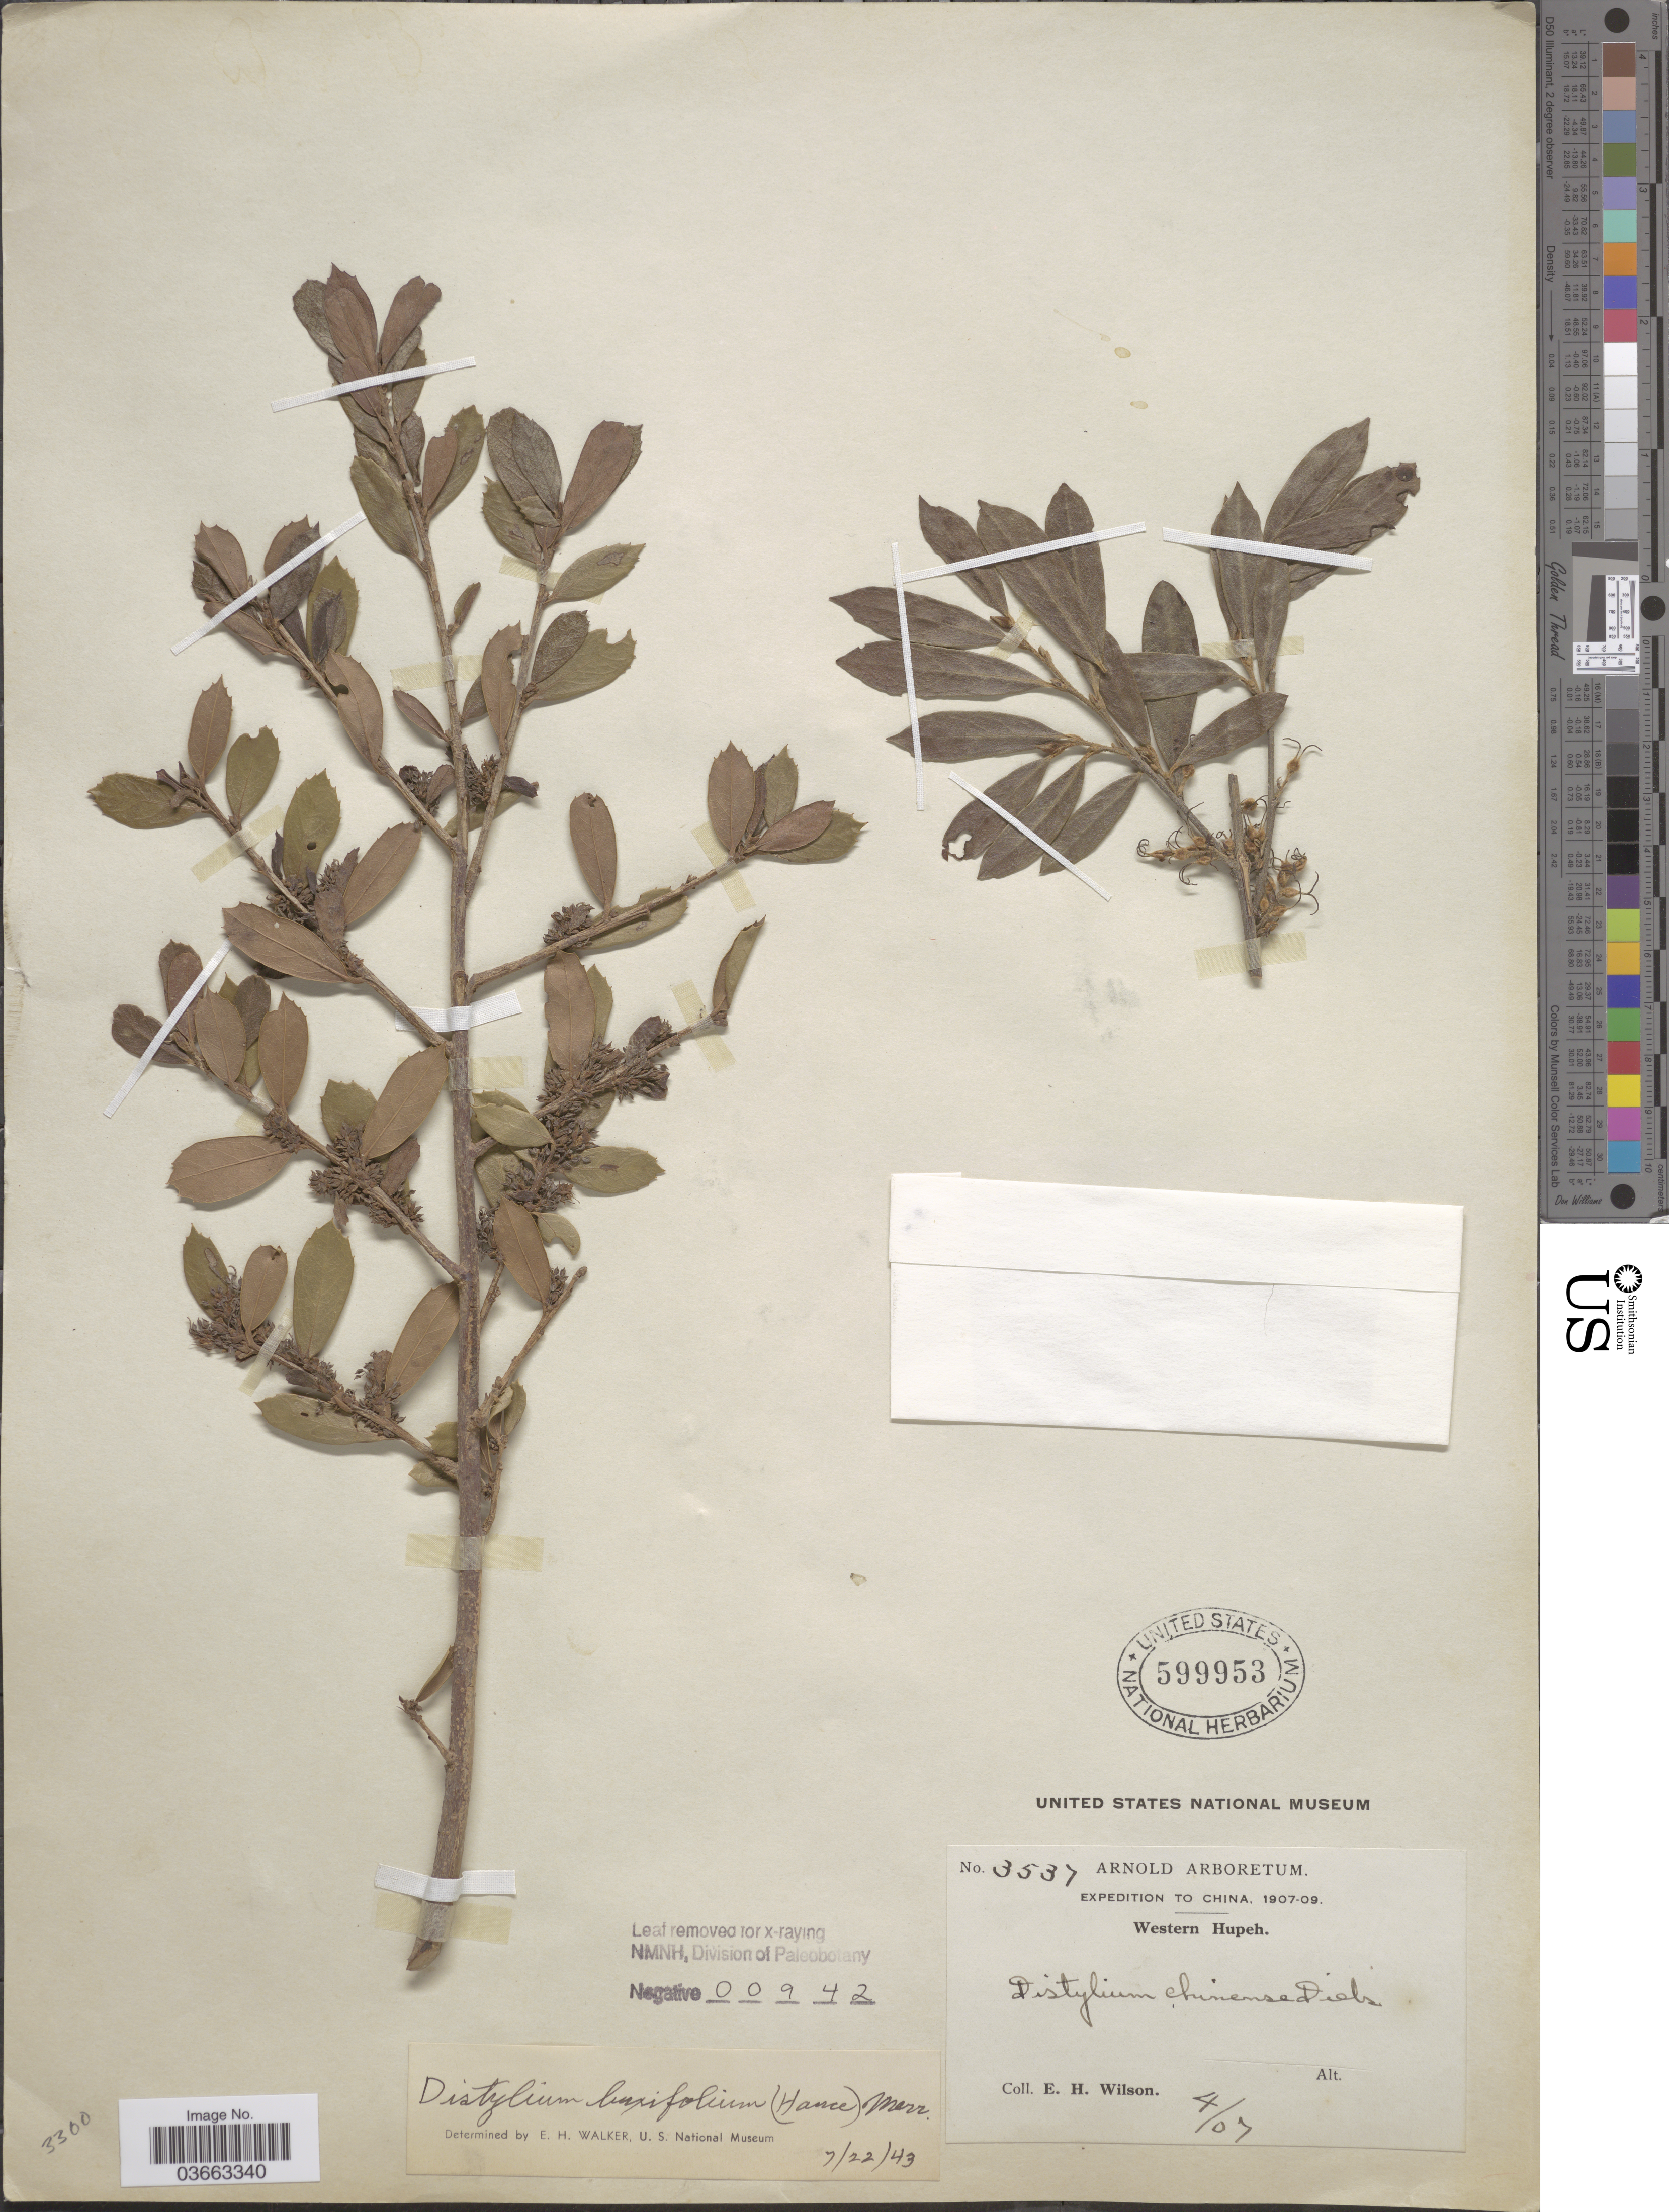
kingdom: Plantae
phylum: Tracheophyta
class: Magnoliopsida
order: Saxifragales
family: Hamamelidaceae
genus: Distylium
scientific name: Distylium buxifolium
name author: (Hance) Merr.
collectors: E. Wilson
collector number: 3537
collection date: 1907-04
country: China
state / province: Hubei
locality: Western Hupeh.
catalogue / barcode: US 599953